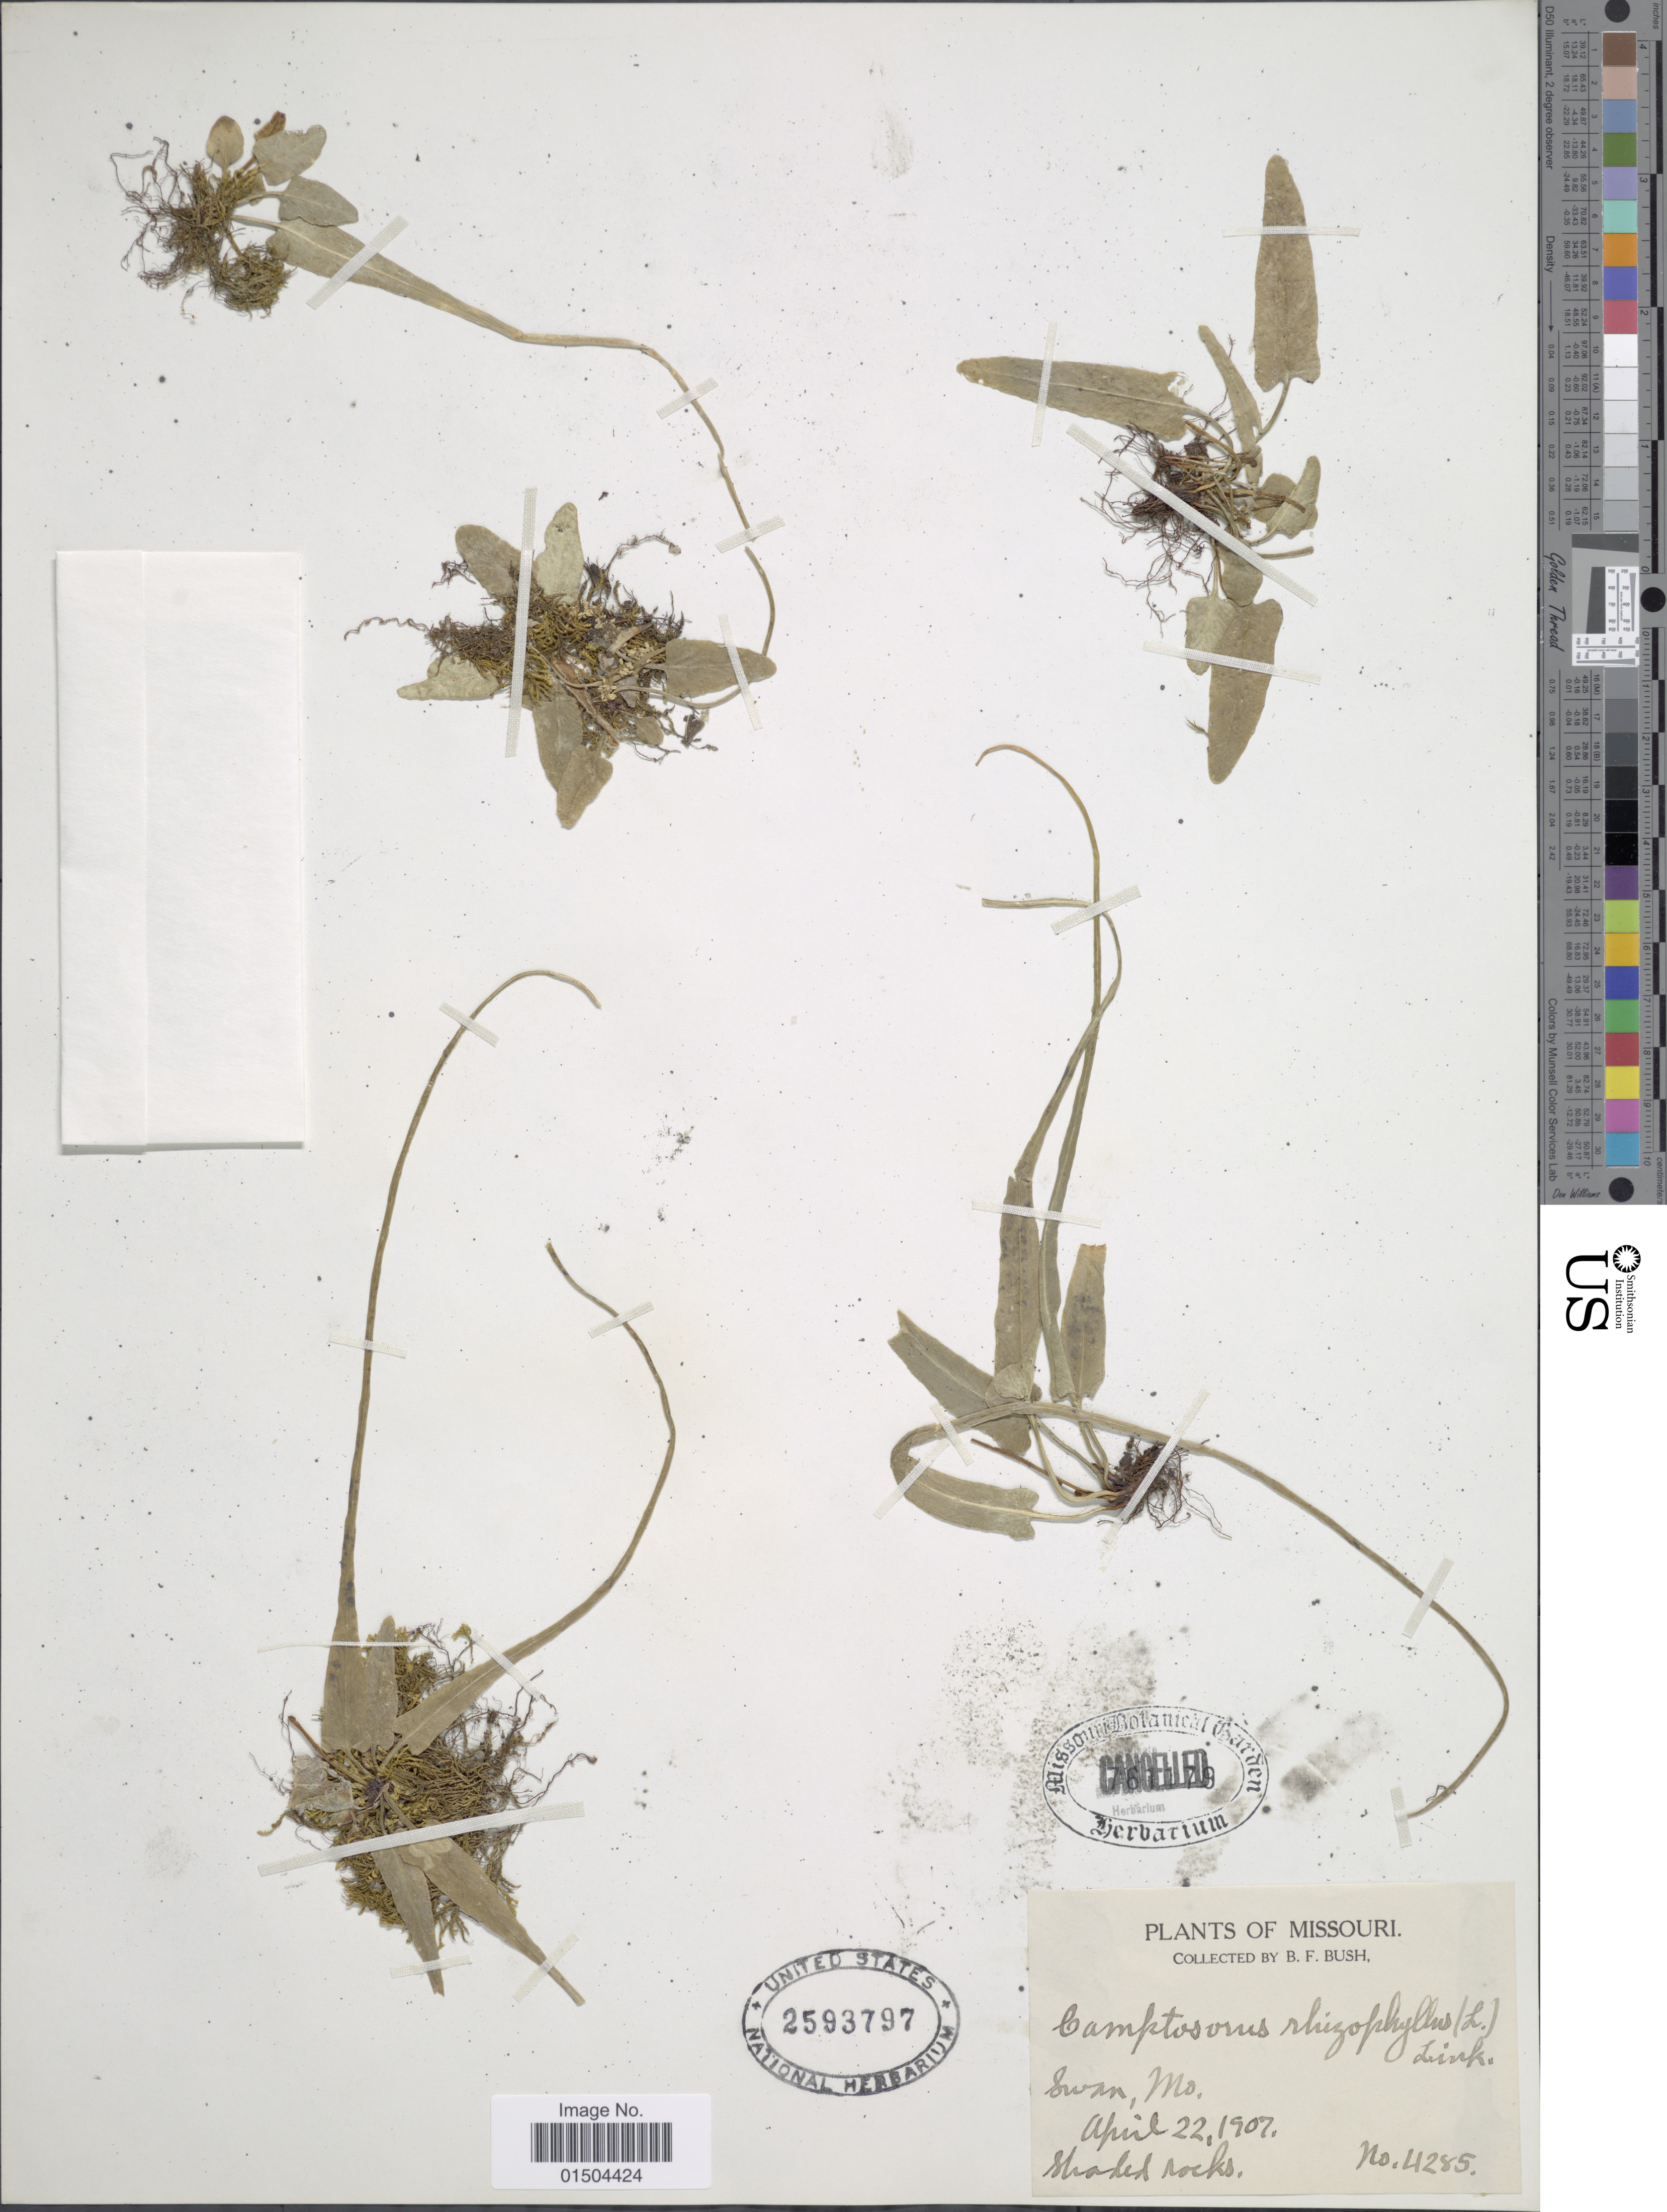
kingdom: Plantae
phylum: Tracheophyta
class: Polypodiopsida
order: Polypodiales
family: Aspleniaceae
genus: Asplenium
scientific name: Asplenium rhizophyllum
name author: L.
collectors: B. F. Bush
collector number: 4285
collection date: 1907-04-22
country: United States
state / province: Missouri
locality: Swan.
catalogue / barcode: US 2593797